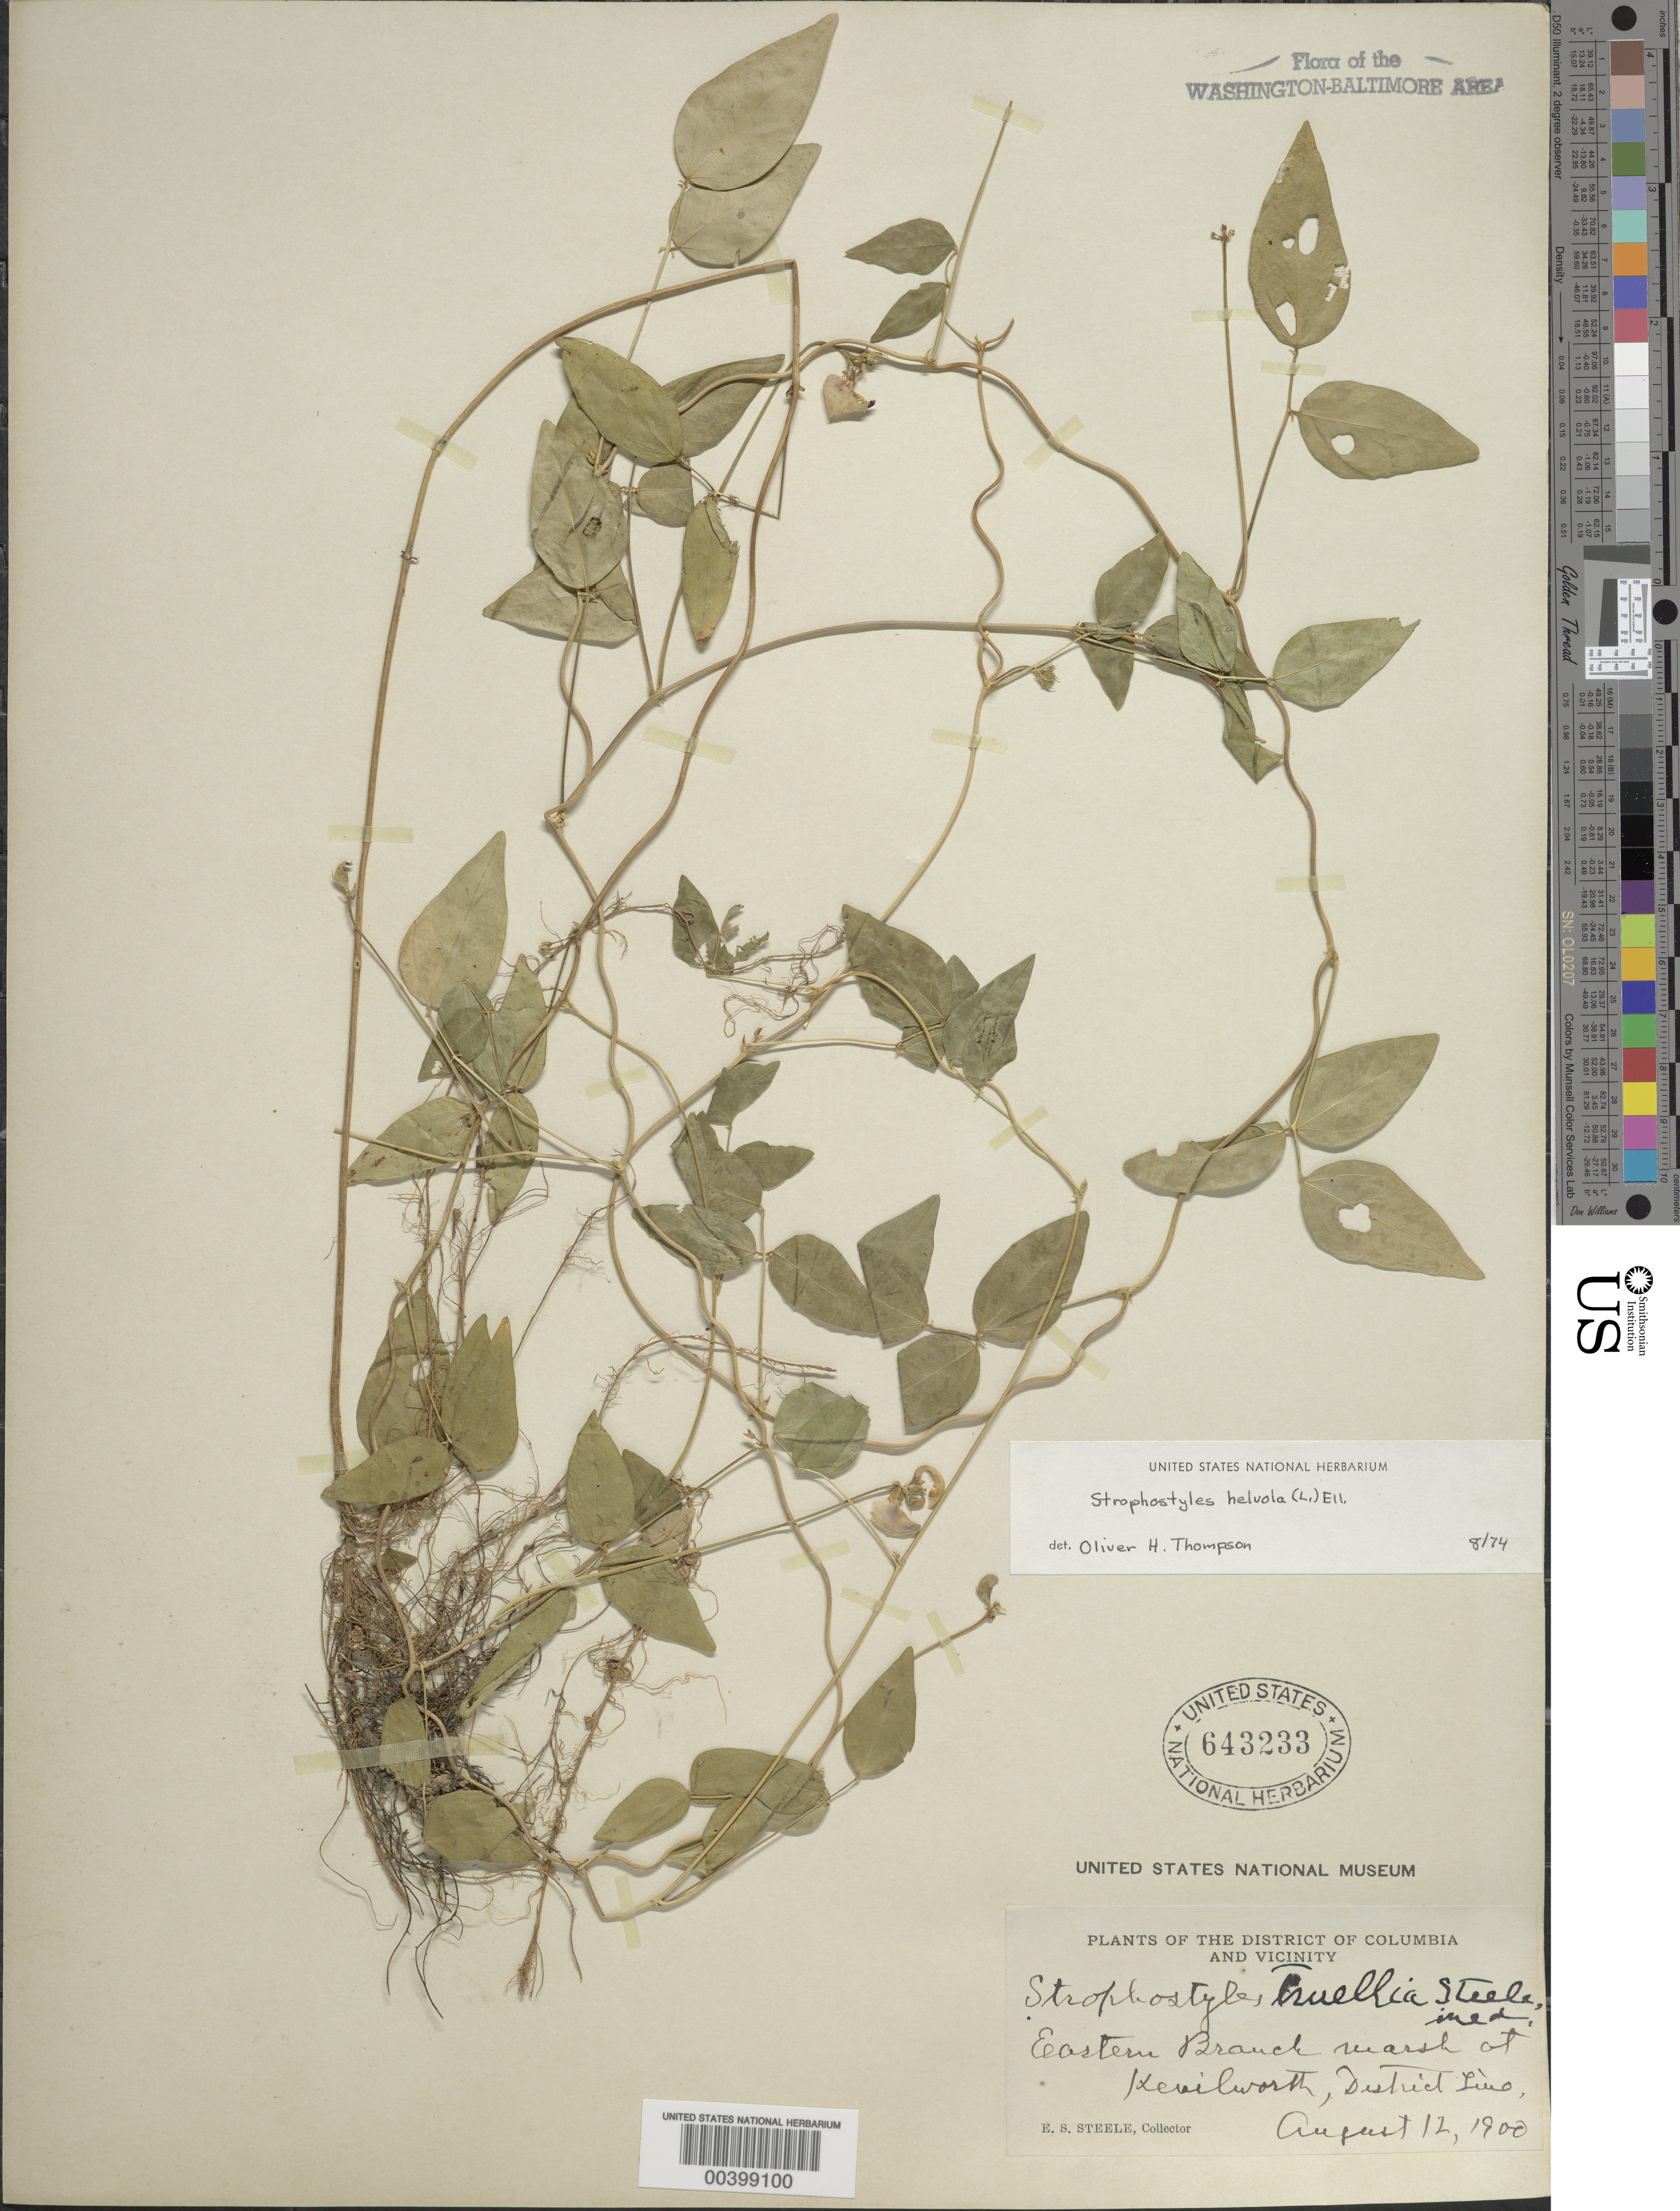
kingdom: Plantae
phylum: Tracheophyta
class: Magnoliopsida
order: Fabales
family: Fabaceae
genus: Strophostyles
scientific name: Strophostyles helvola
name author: (L.) Elliott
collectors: E. Steele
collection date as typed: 12 Aug 1900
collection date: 1900-08-12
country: United States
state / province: District of Columbia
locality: Eastern Branch marsh, Kenilworth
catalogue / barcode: US 643233